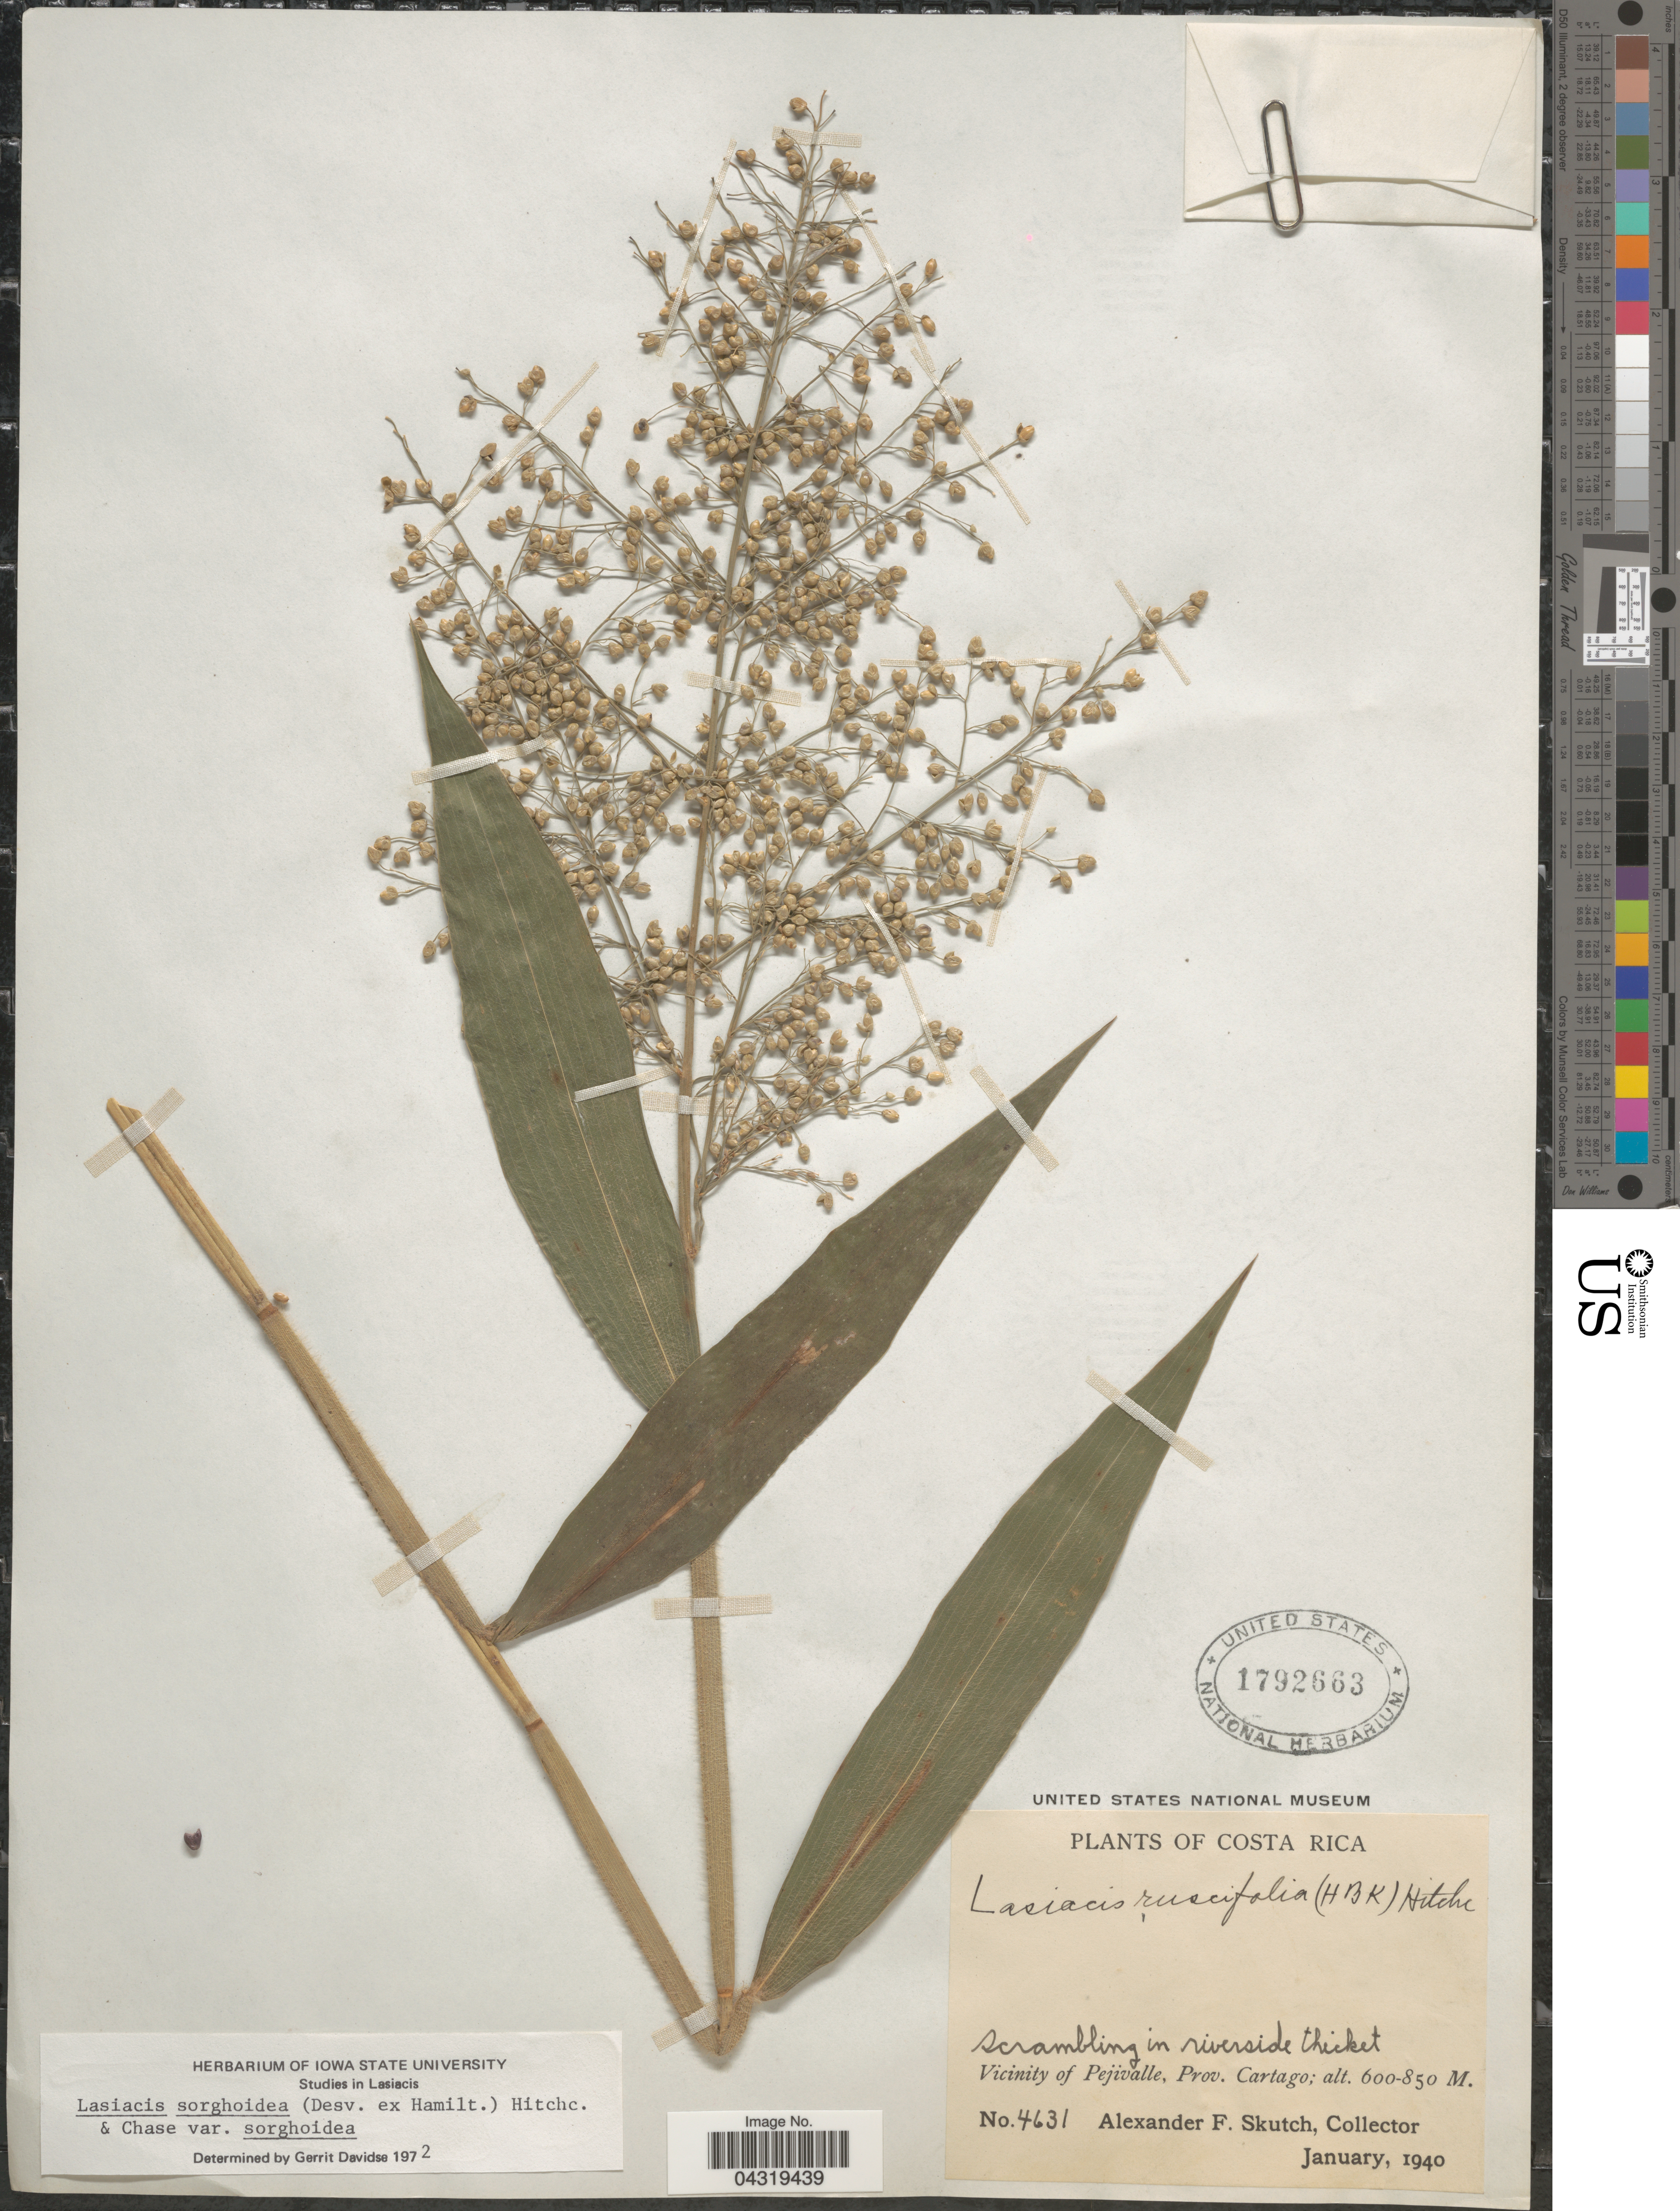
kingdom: Plantae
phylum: Tracheophyta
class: Liliopsida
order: Poales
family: Poaceae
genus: Lasiacis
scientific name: Lasiacis sorghoidea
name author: (Desv. ex Ham.) Hitchc. & Chase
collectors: A. F. Skutch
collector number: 4631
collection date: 1940-01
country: Costa Rica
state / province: Cartago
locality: In riverside thicket. Vicinity of Pejivalle.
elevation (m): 600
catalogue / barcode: US 1792663